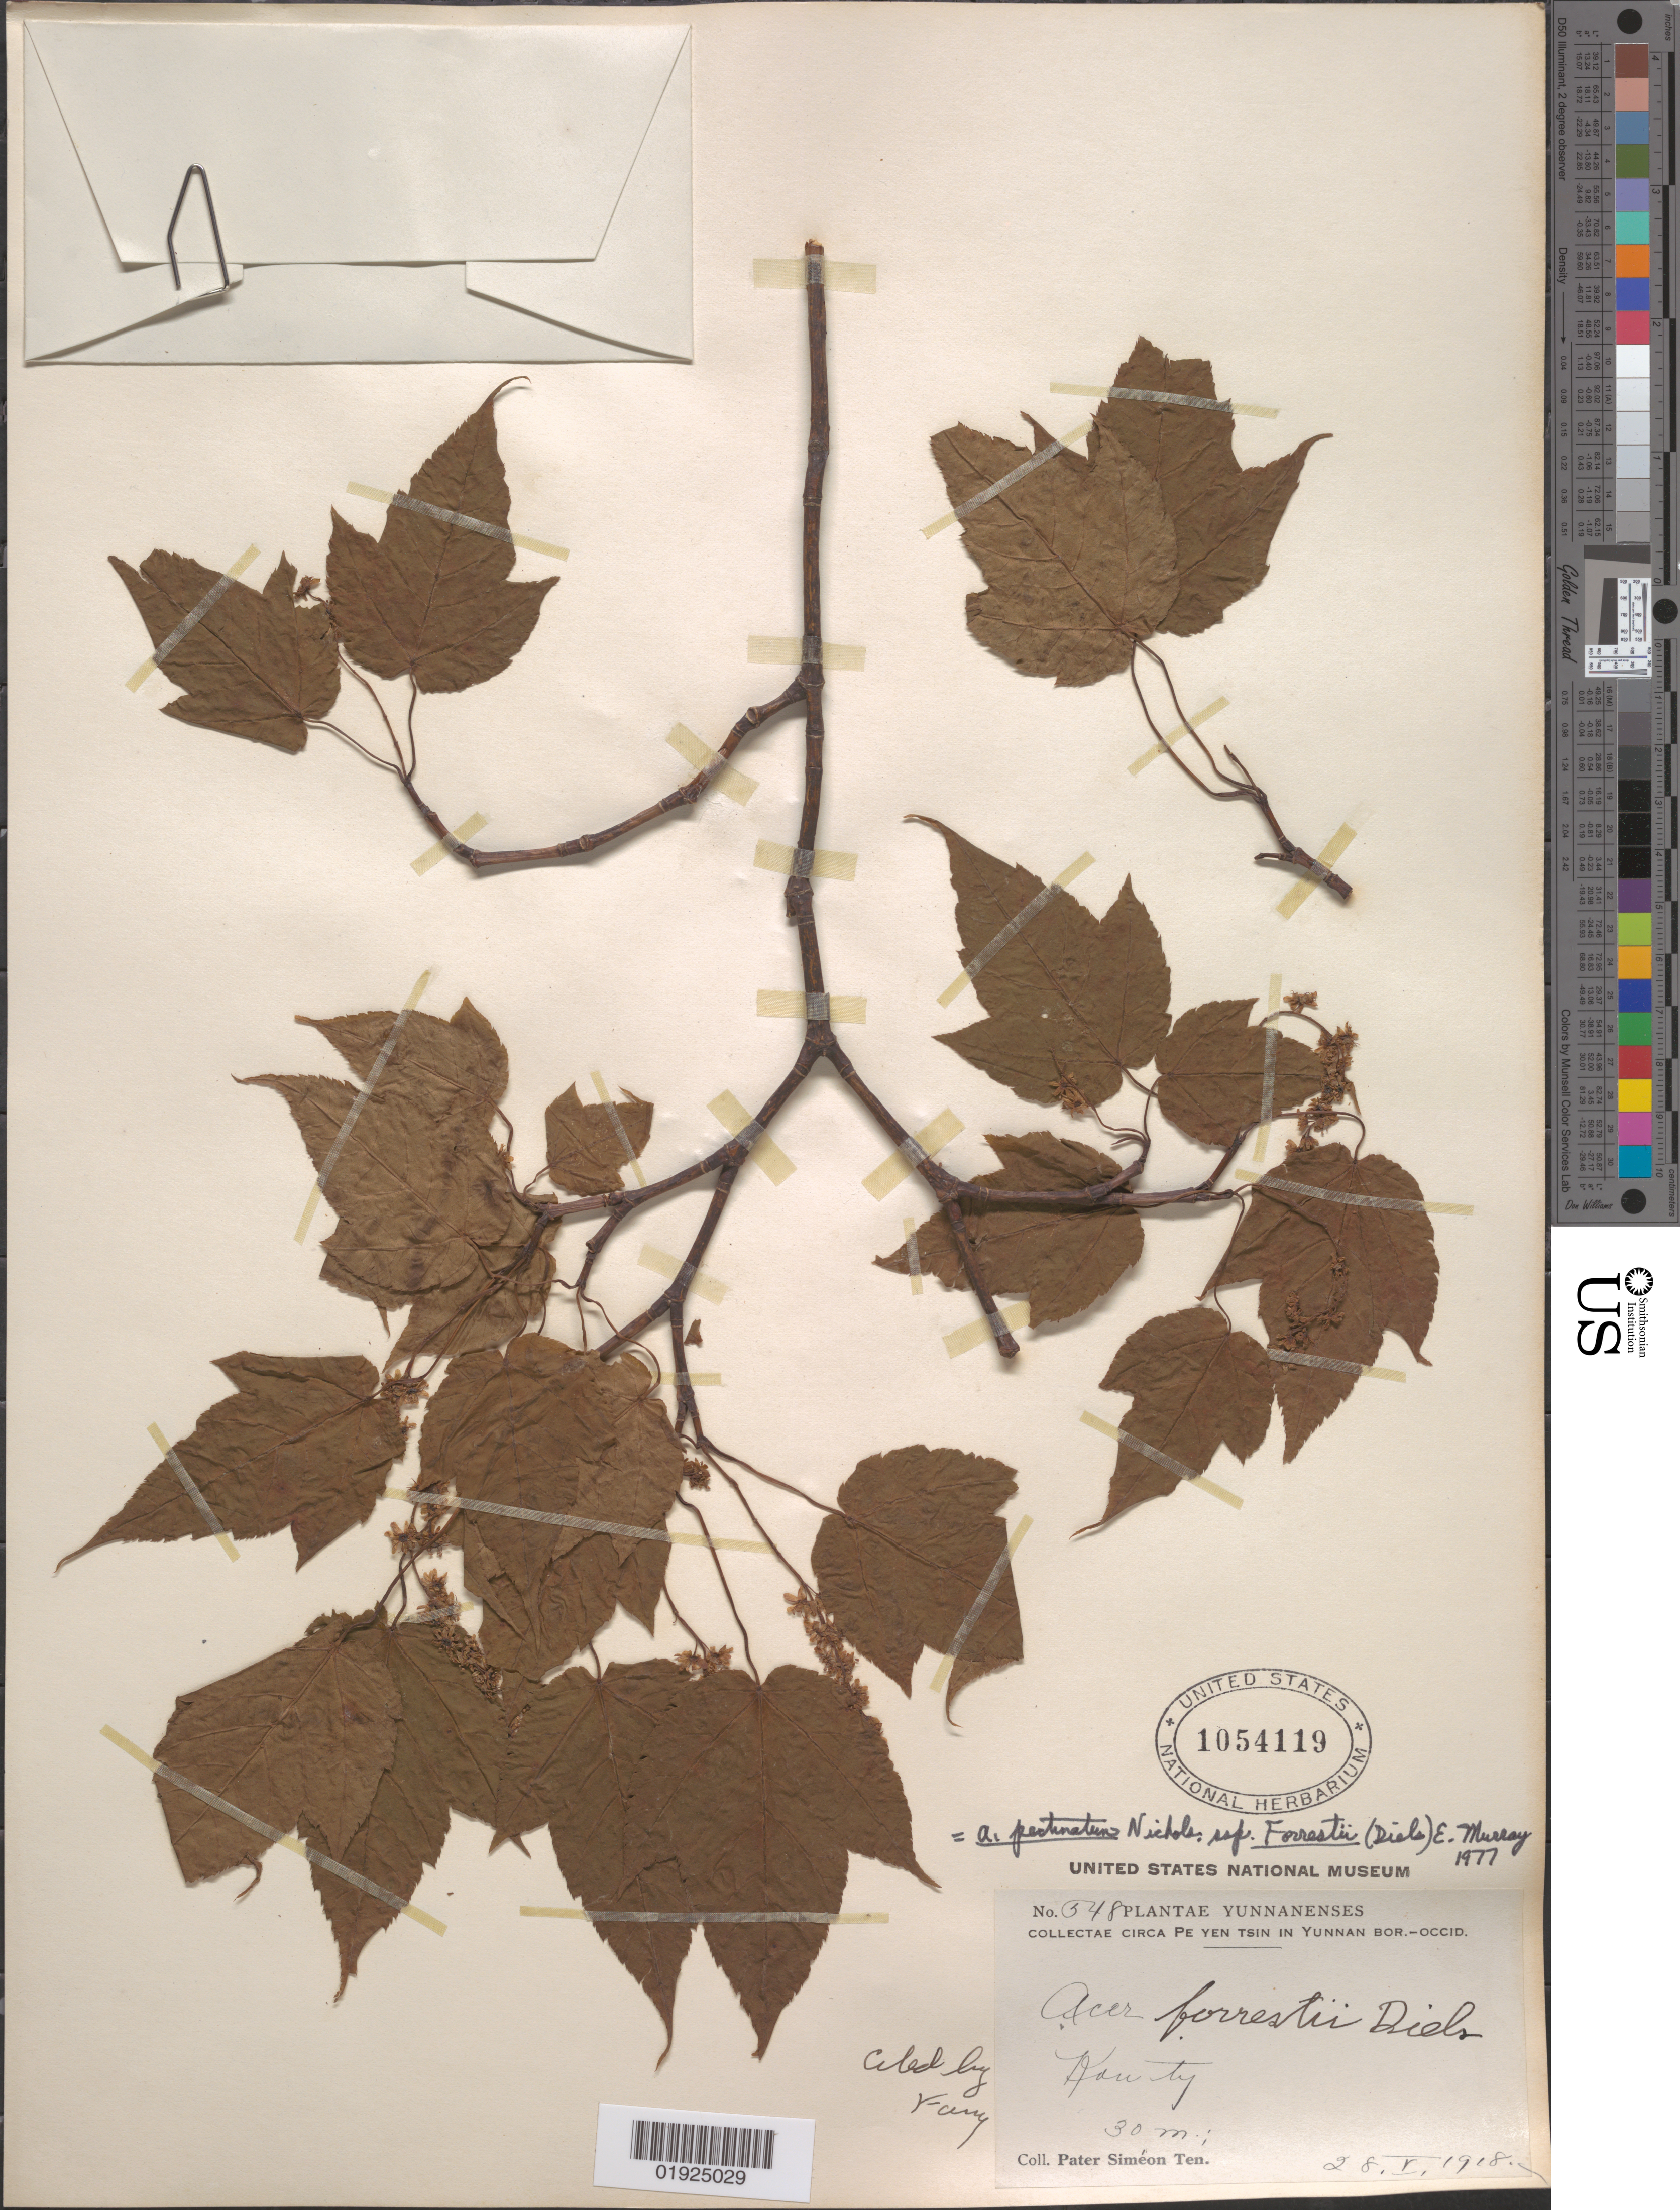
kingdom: Plantae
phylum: Tracheophyta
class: Magnoliopsida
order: Sapindales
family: Sapindaceae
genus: Acer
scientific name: Acer pectinatum subsp. forrestii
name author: (Diels) A.E. Murray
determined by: Murray, Edward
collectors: P. Siméon Ten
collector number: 548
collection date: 1918-05-28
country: China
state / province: Yunnan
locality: Pe Yen Tsin vicinity, Kan ty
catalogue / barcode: US 1054119